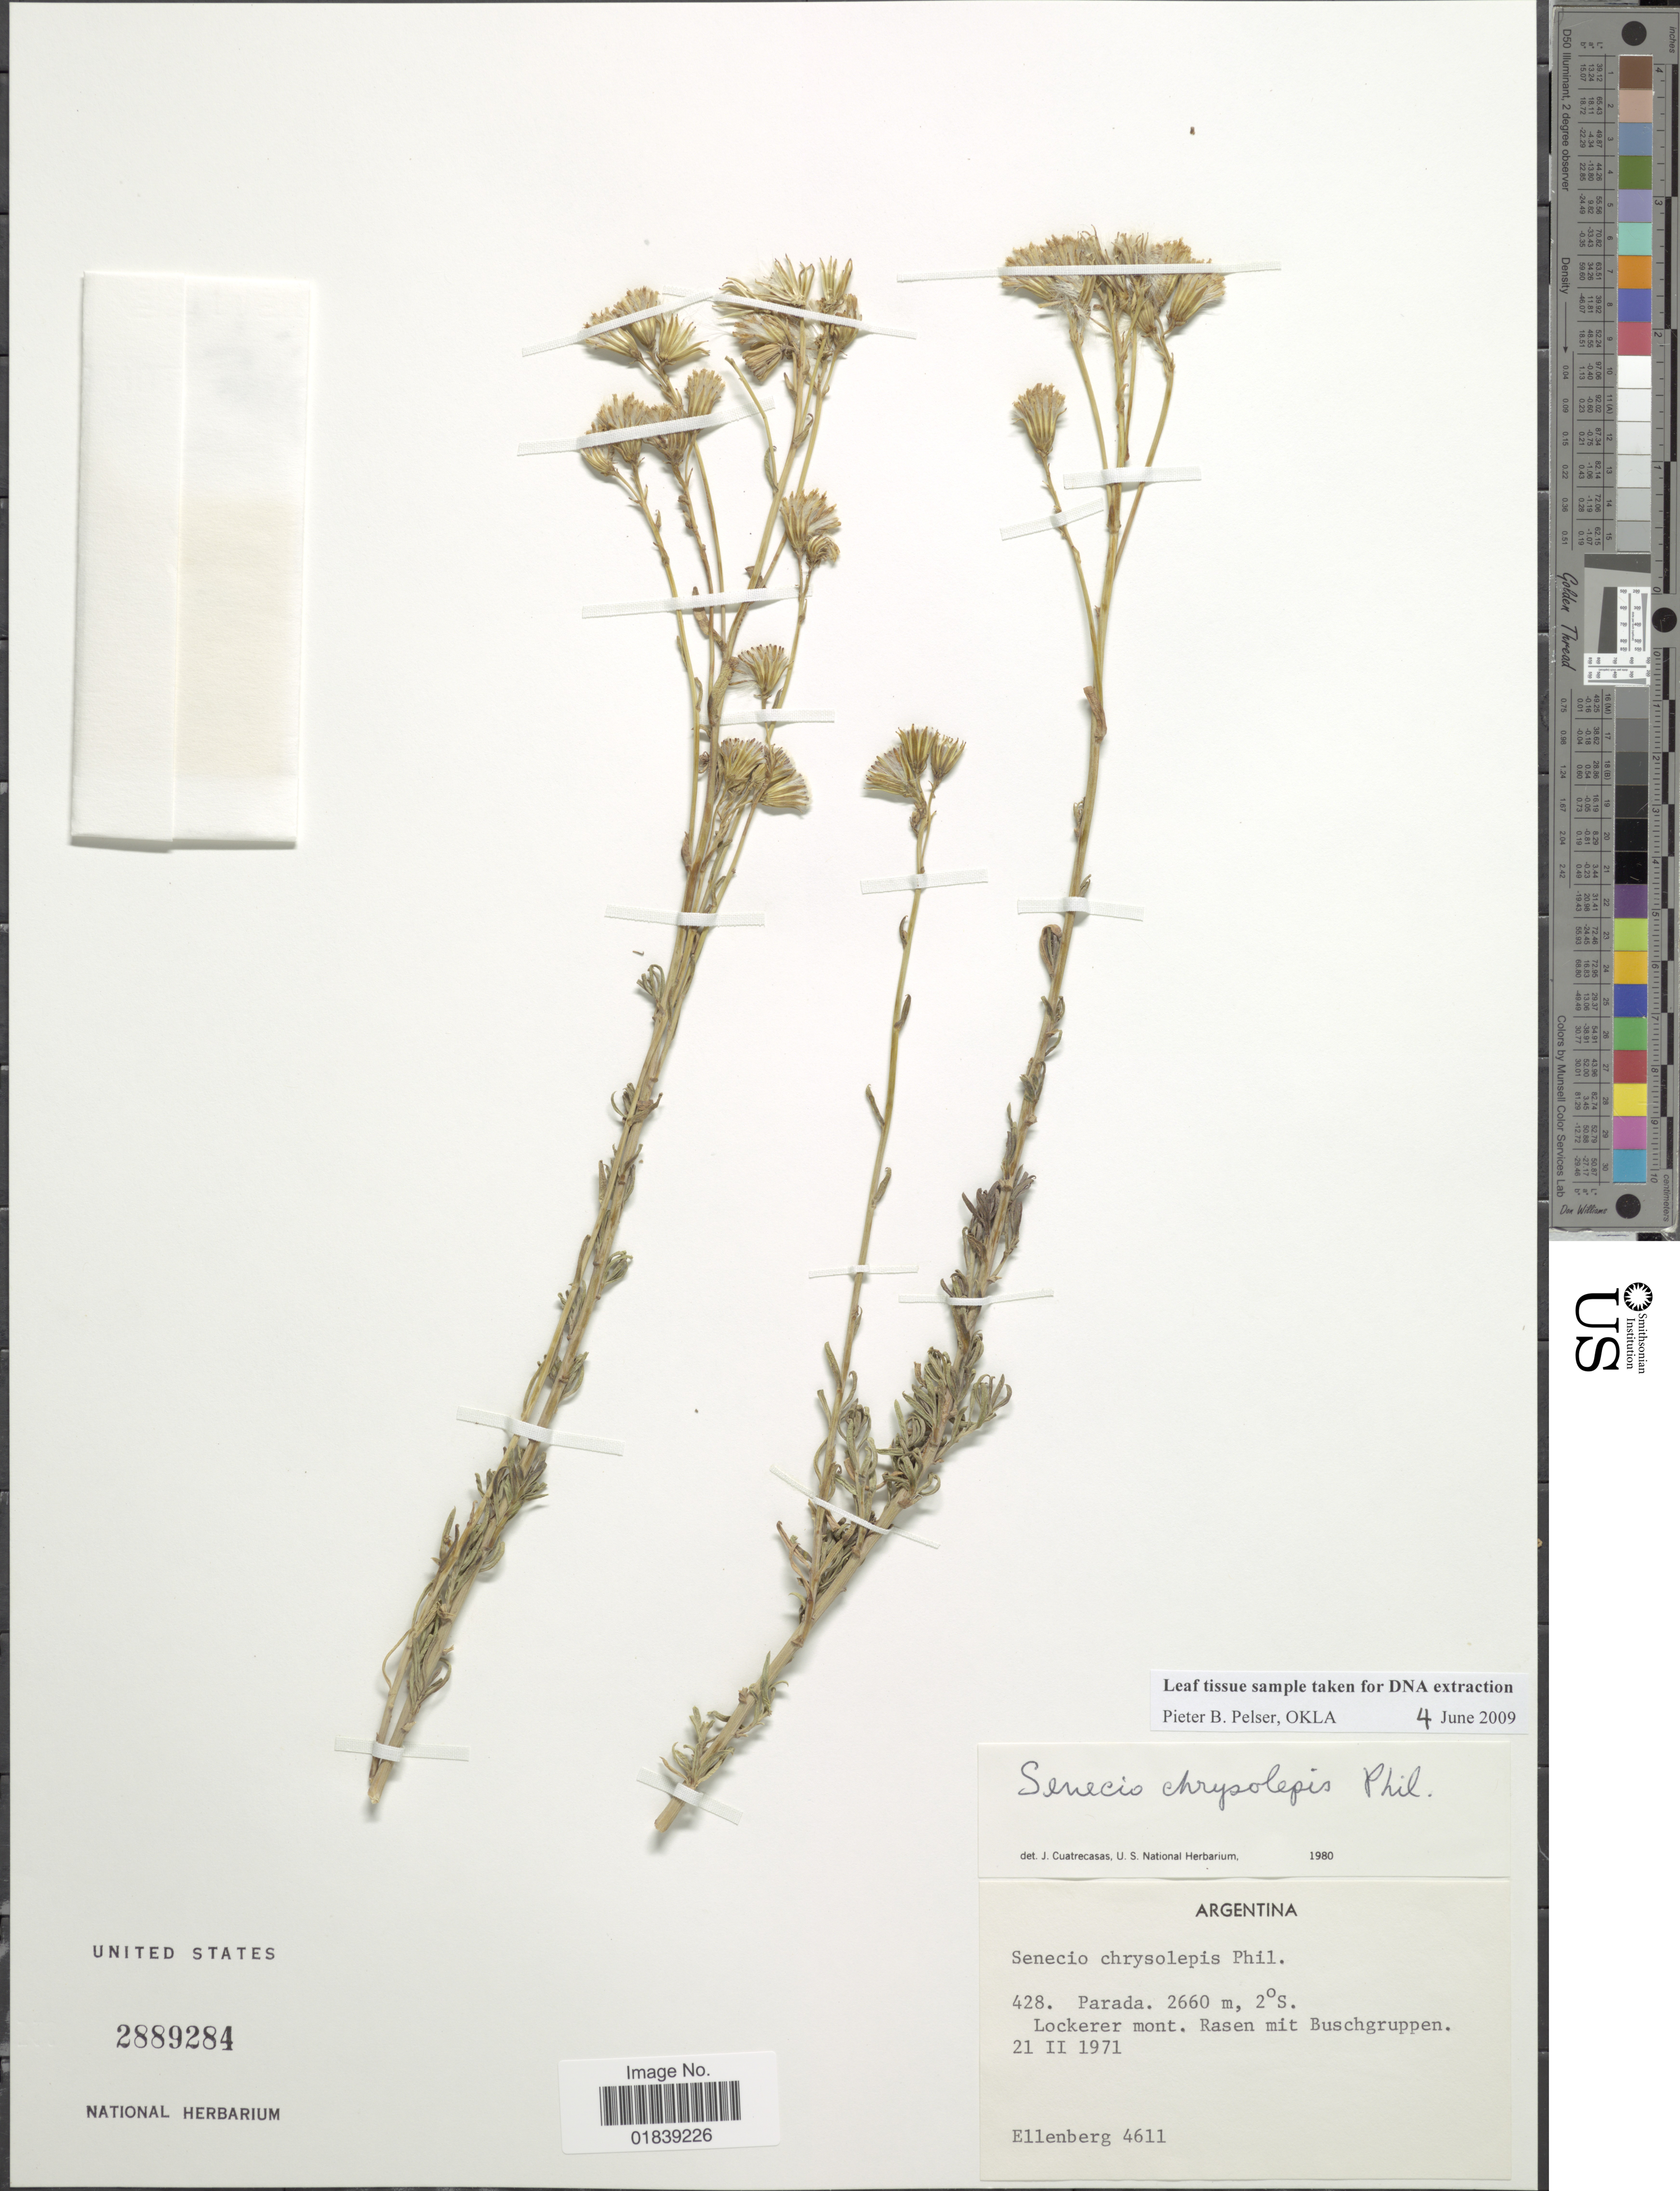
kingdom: Plantae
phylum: Tracheophyta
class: Magnoliopsida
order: Asterales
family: Asteraceae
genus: Senecio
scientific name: Senecio chrysolepis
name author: Phil.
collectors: H. Ellenberg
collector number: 4611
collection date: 1971-02-21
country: Argentina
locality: Parada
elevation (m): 2660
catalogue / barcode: US 2889284